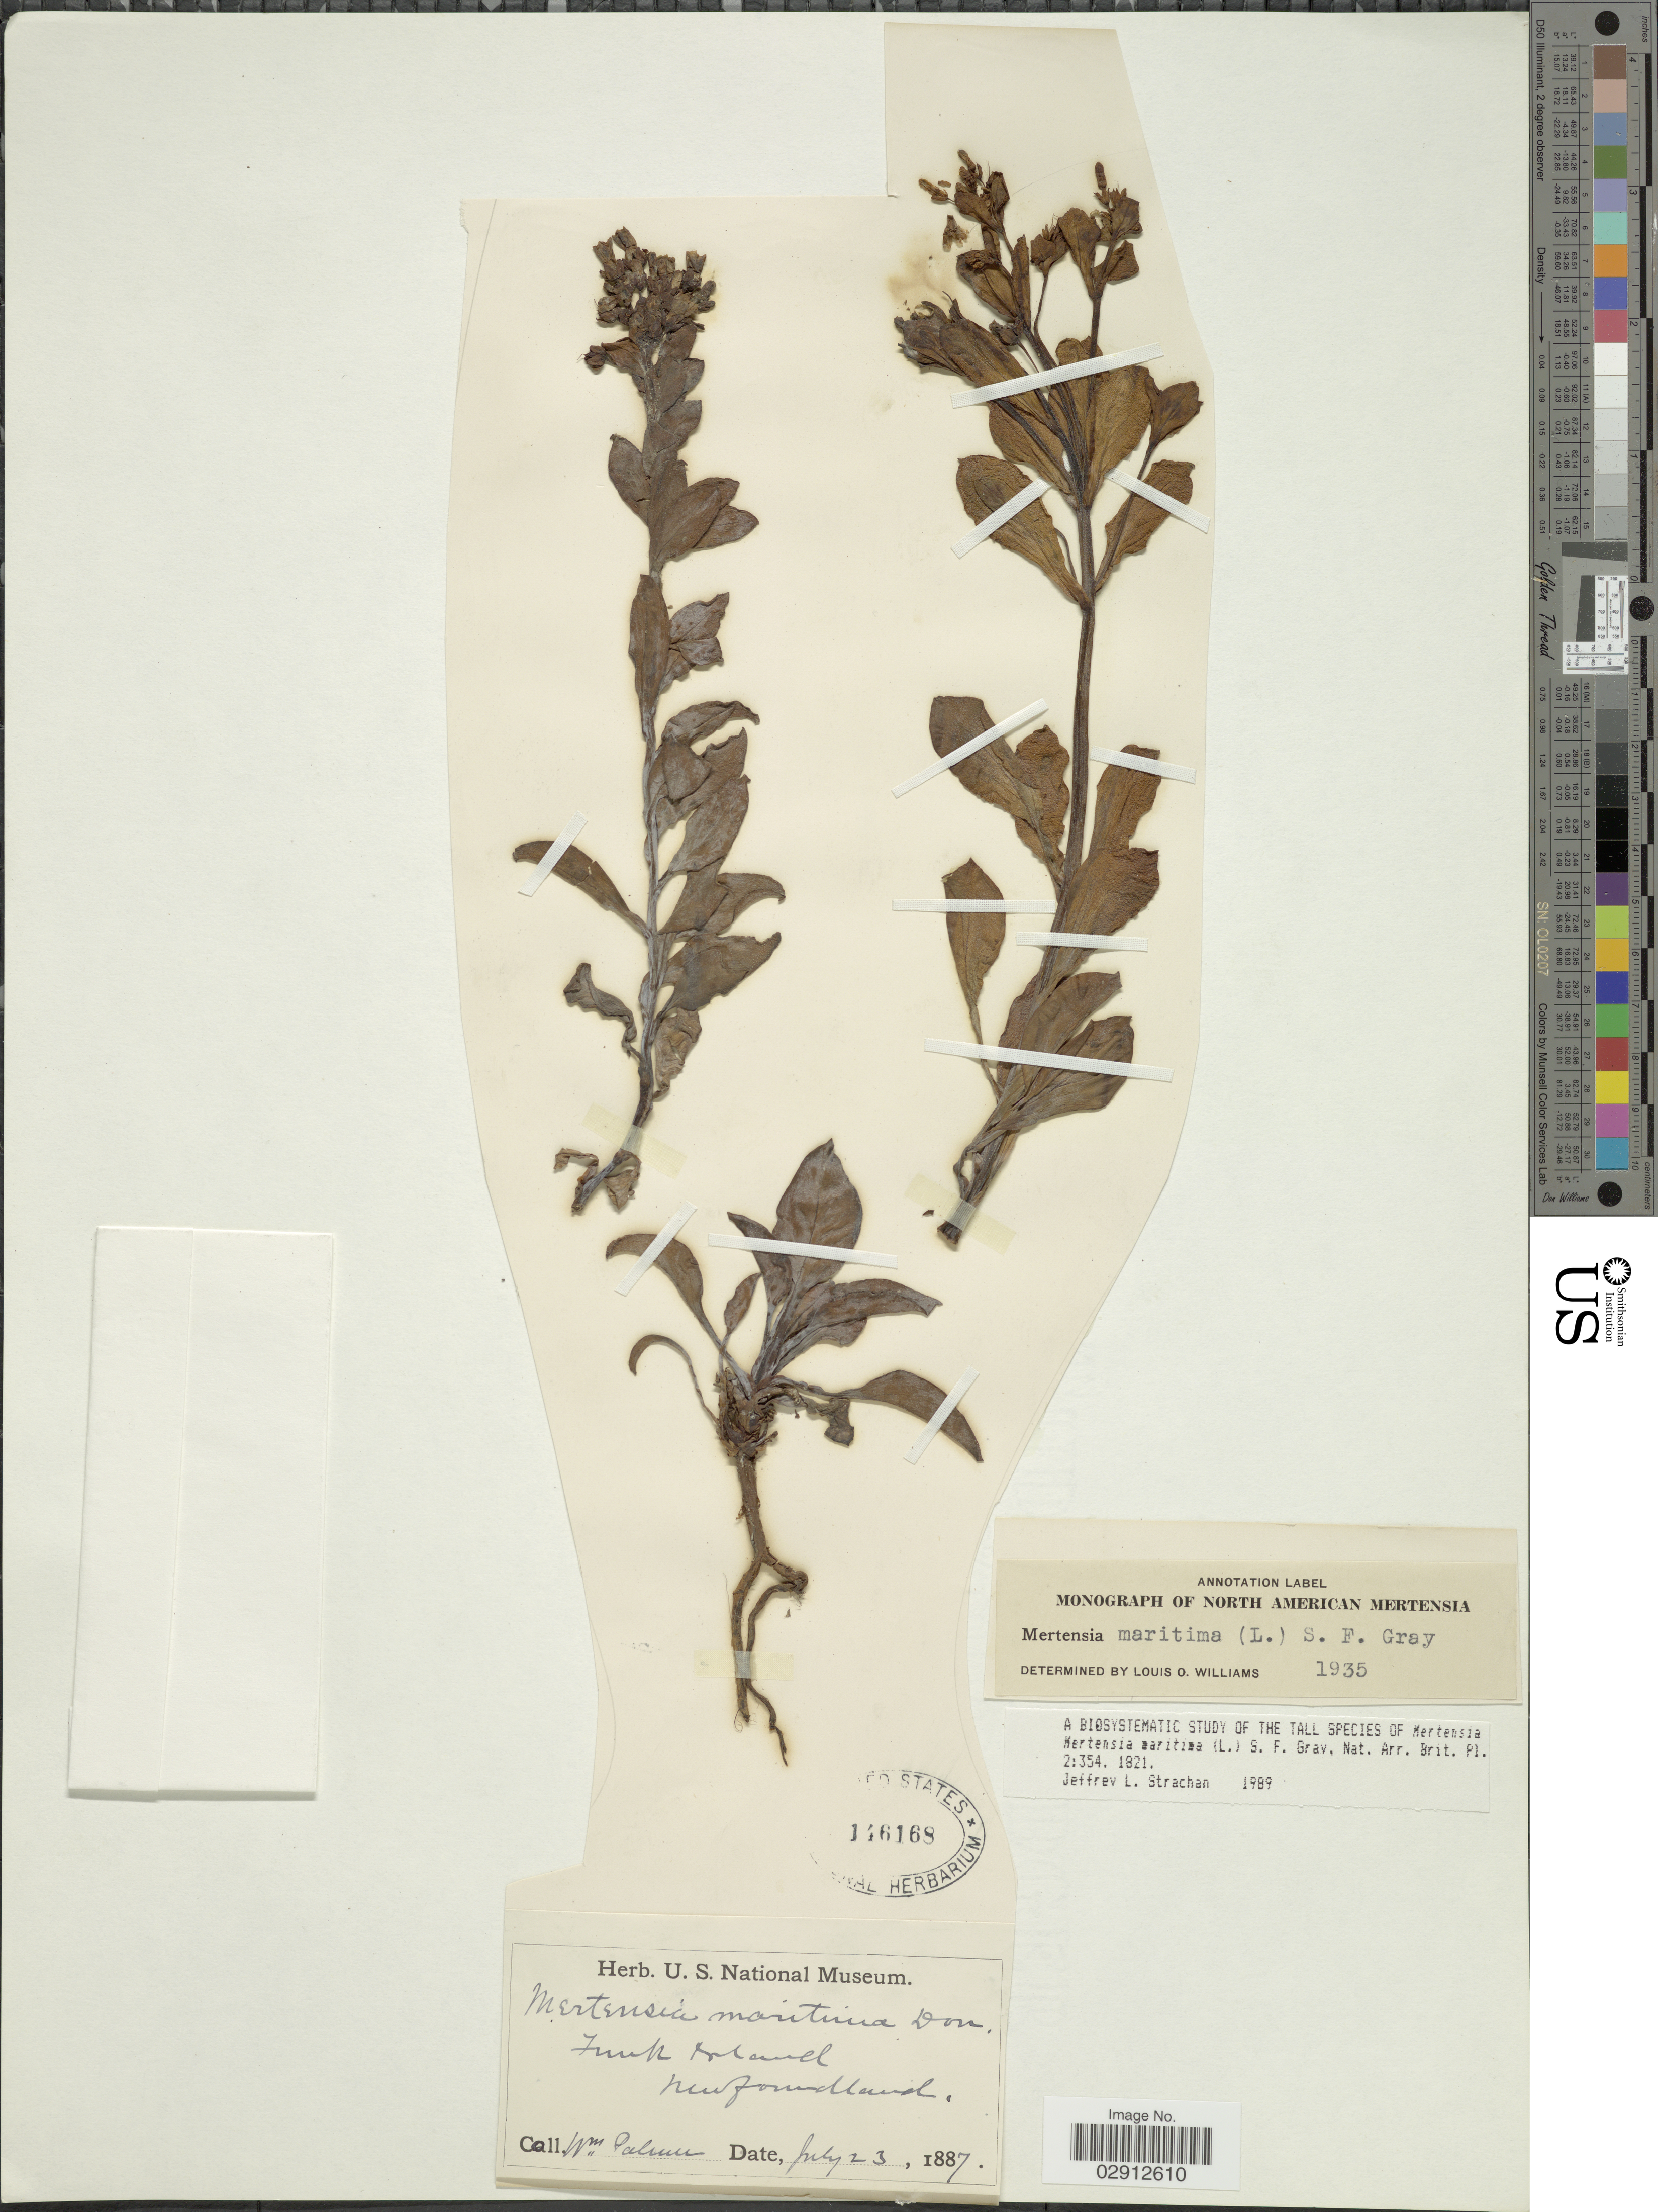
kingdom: Plantae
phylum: Tracheophyta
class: Magnoliopsida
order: Boraginales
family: Boraginaceae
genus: Mertensia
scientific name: Mertensia maritima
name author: (L.) S.F. Gray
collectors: W. Palmer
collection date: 1887-07-23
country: Canada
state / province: Newfoundland and Labrador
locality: Funk Island.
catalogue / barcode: US 146168